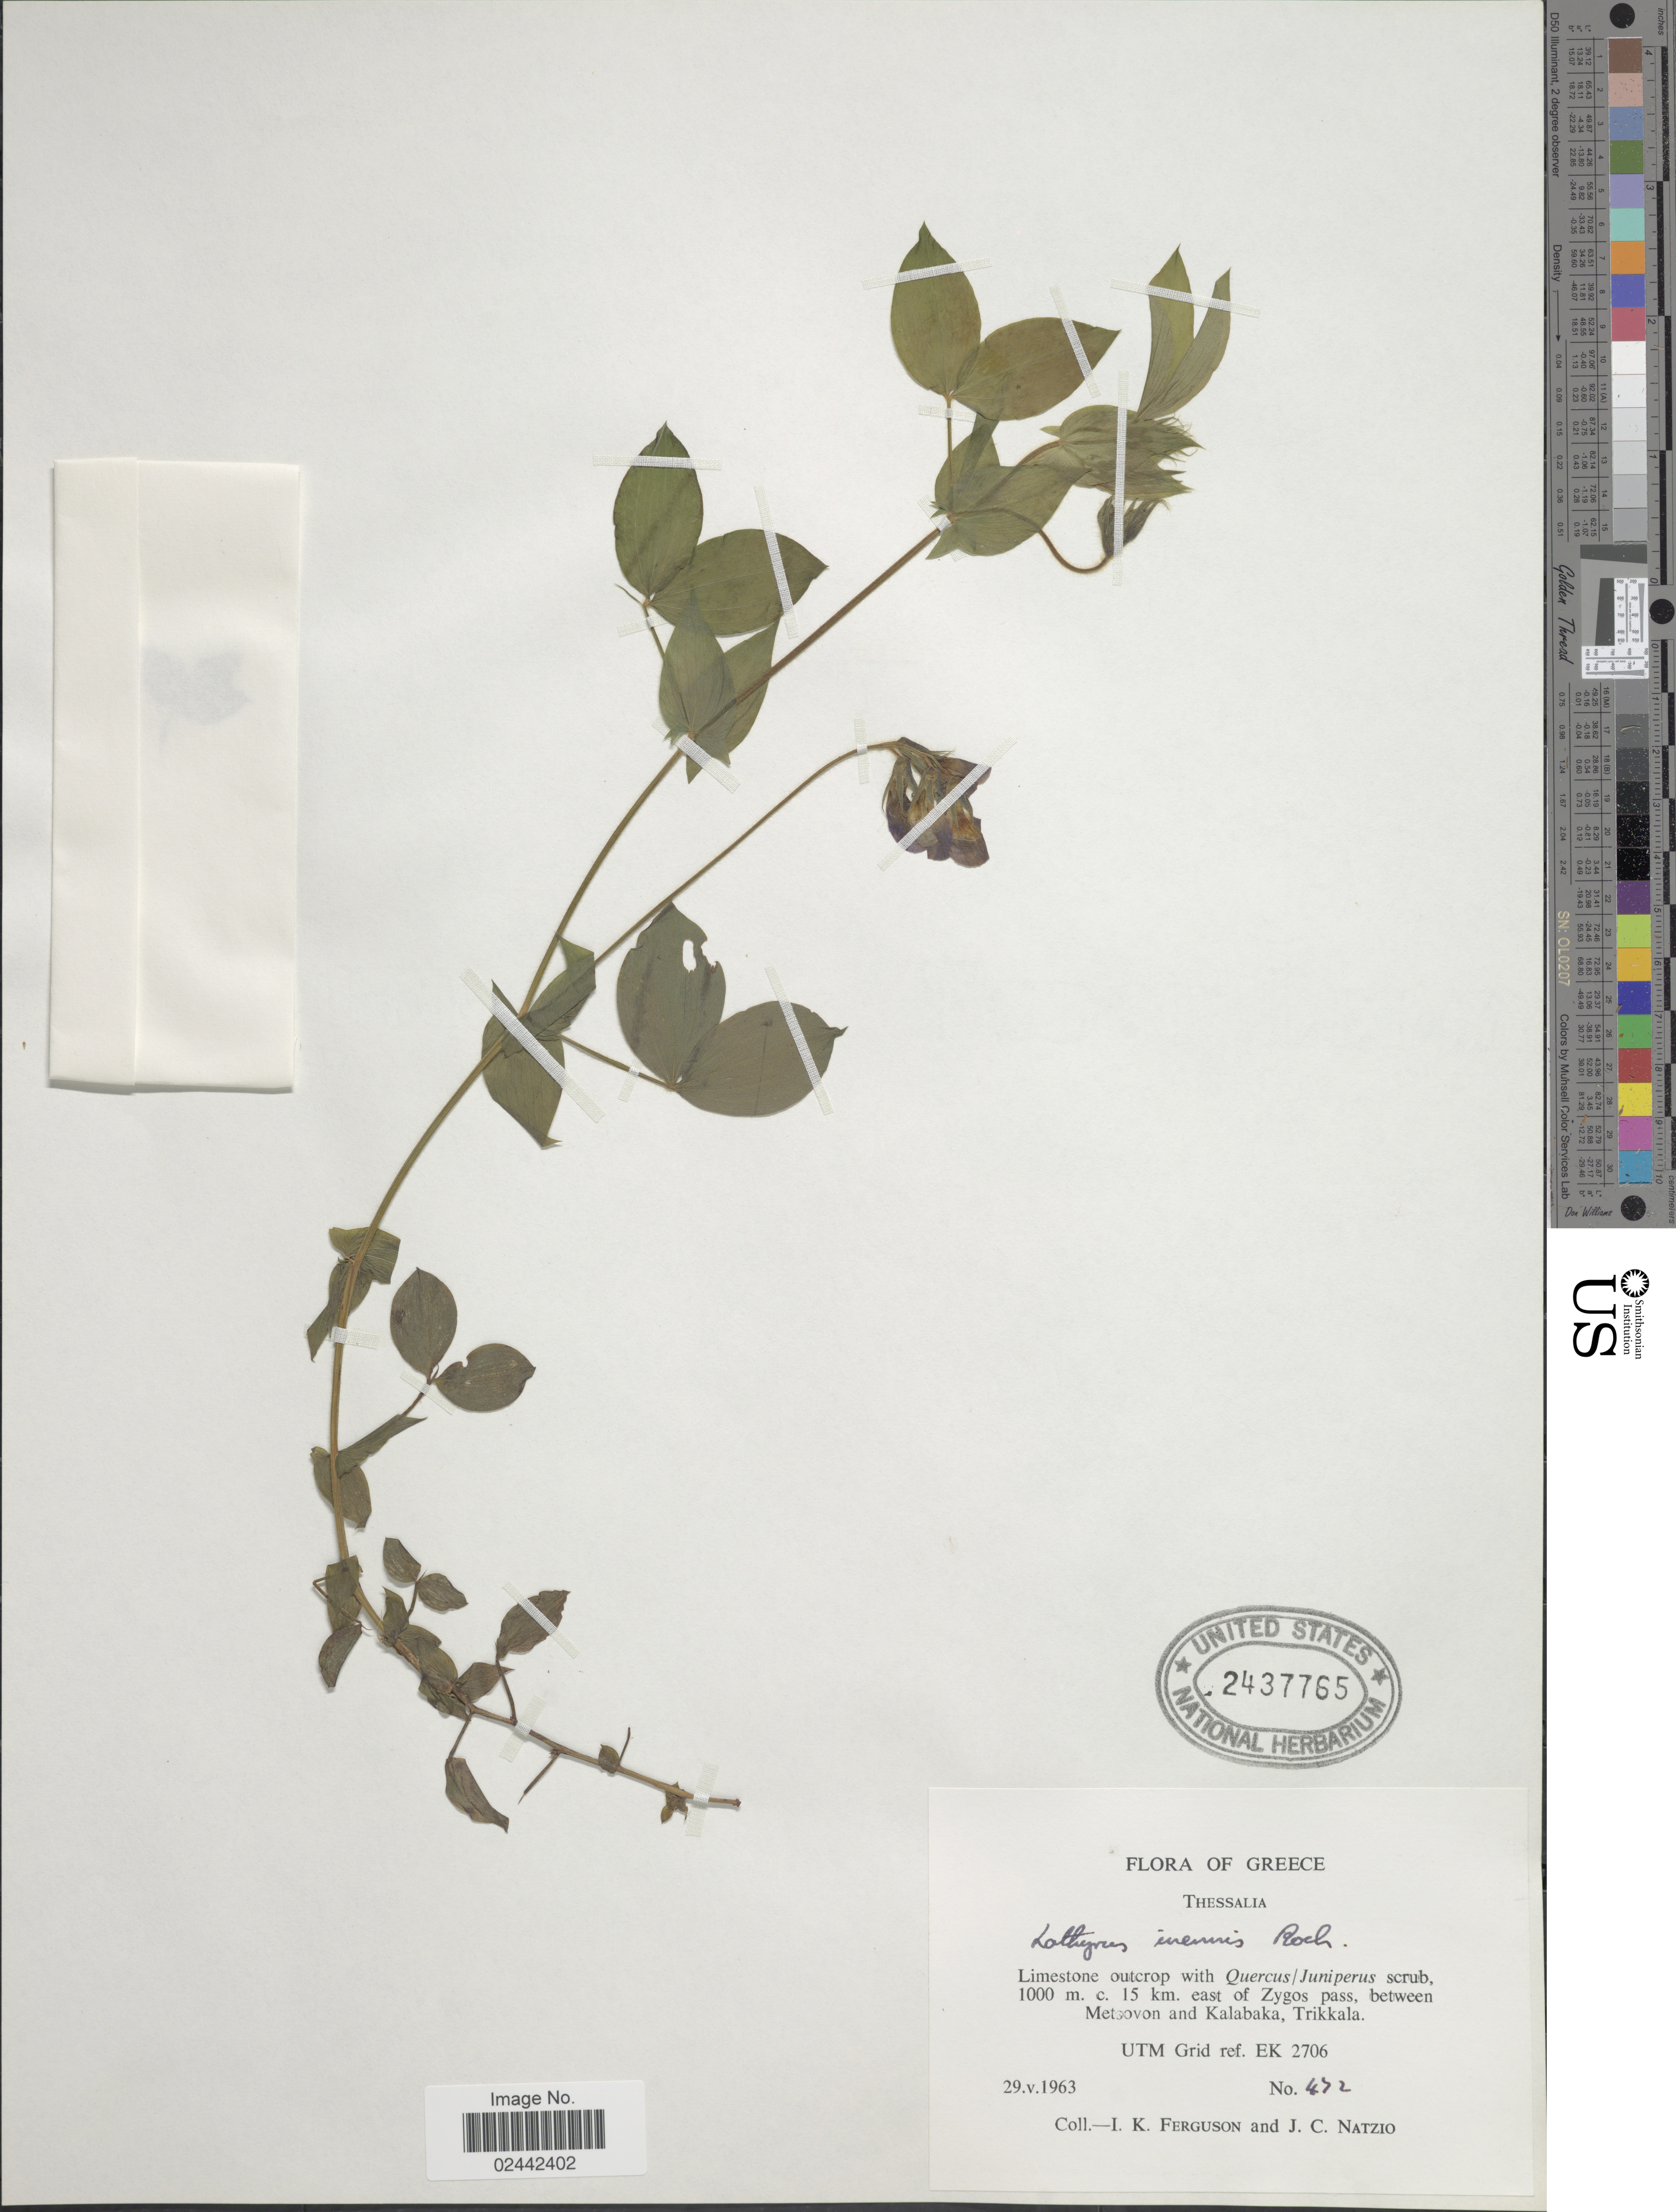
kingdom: Plantae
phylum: Tracheophyta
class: Magnoliopsida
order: Fabales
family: Fabaceae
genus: Lathyrus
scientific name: Lathyrus laxiflorus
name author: (Desf.) Kuntze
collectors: I. K. Ferguson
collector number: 472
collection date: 1963-05-29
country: Greece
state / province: Thessaly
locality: Greecem Thessalia, Limestone outcrop. 1000 m c. 15 km. east of Zygos pass, between Mestsovon and kalabaka, Trikkala. UTM Grid ref. EK 2706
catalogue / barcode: US 2437765